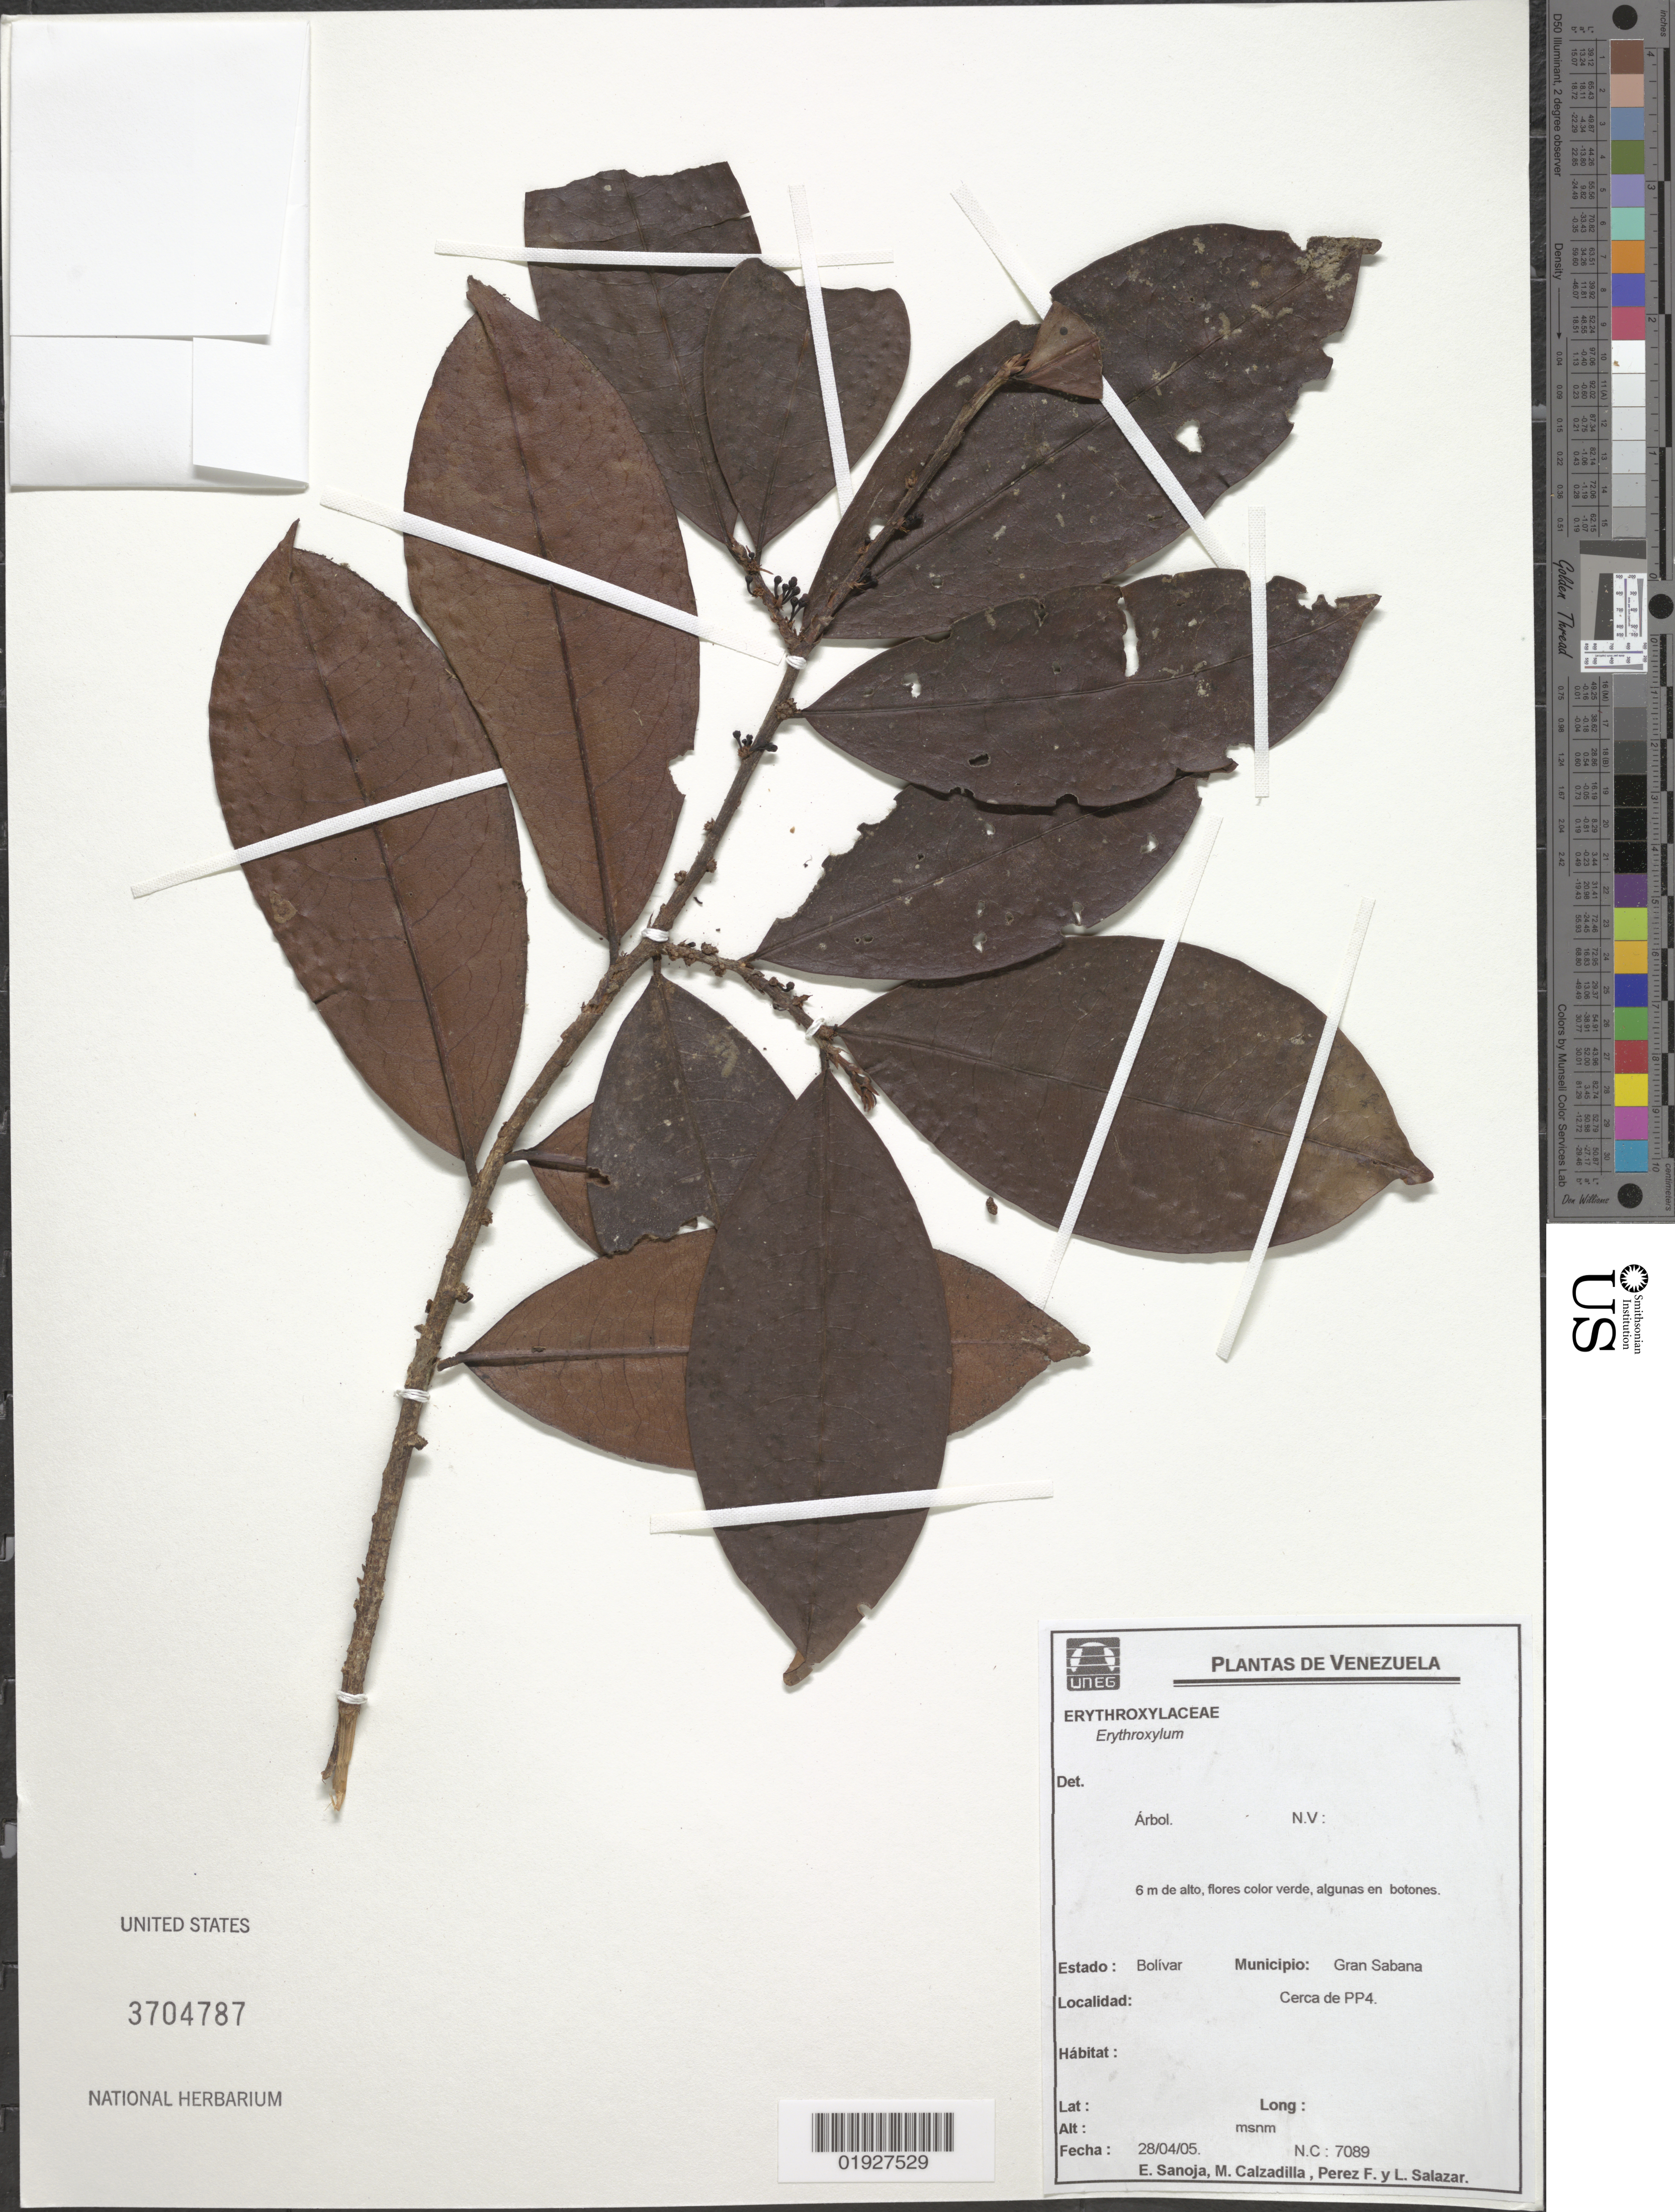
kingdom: Plantae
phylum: Tracheophyta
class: Magnoliopsida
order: Malpighiales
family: Erythroxylaceae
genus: Erythroxylum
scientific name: Erythroxylum sp.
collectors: E. Sanoja, M. Calzadilla, F. Perez & L. Salazar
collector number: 7089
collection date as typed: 28 April 2005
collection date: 2005-04-28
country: Venezuela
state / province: Bolivar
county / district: Gran Sabana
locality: Cerca de PP4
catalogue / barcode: US 3704787